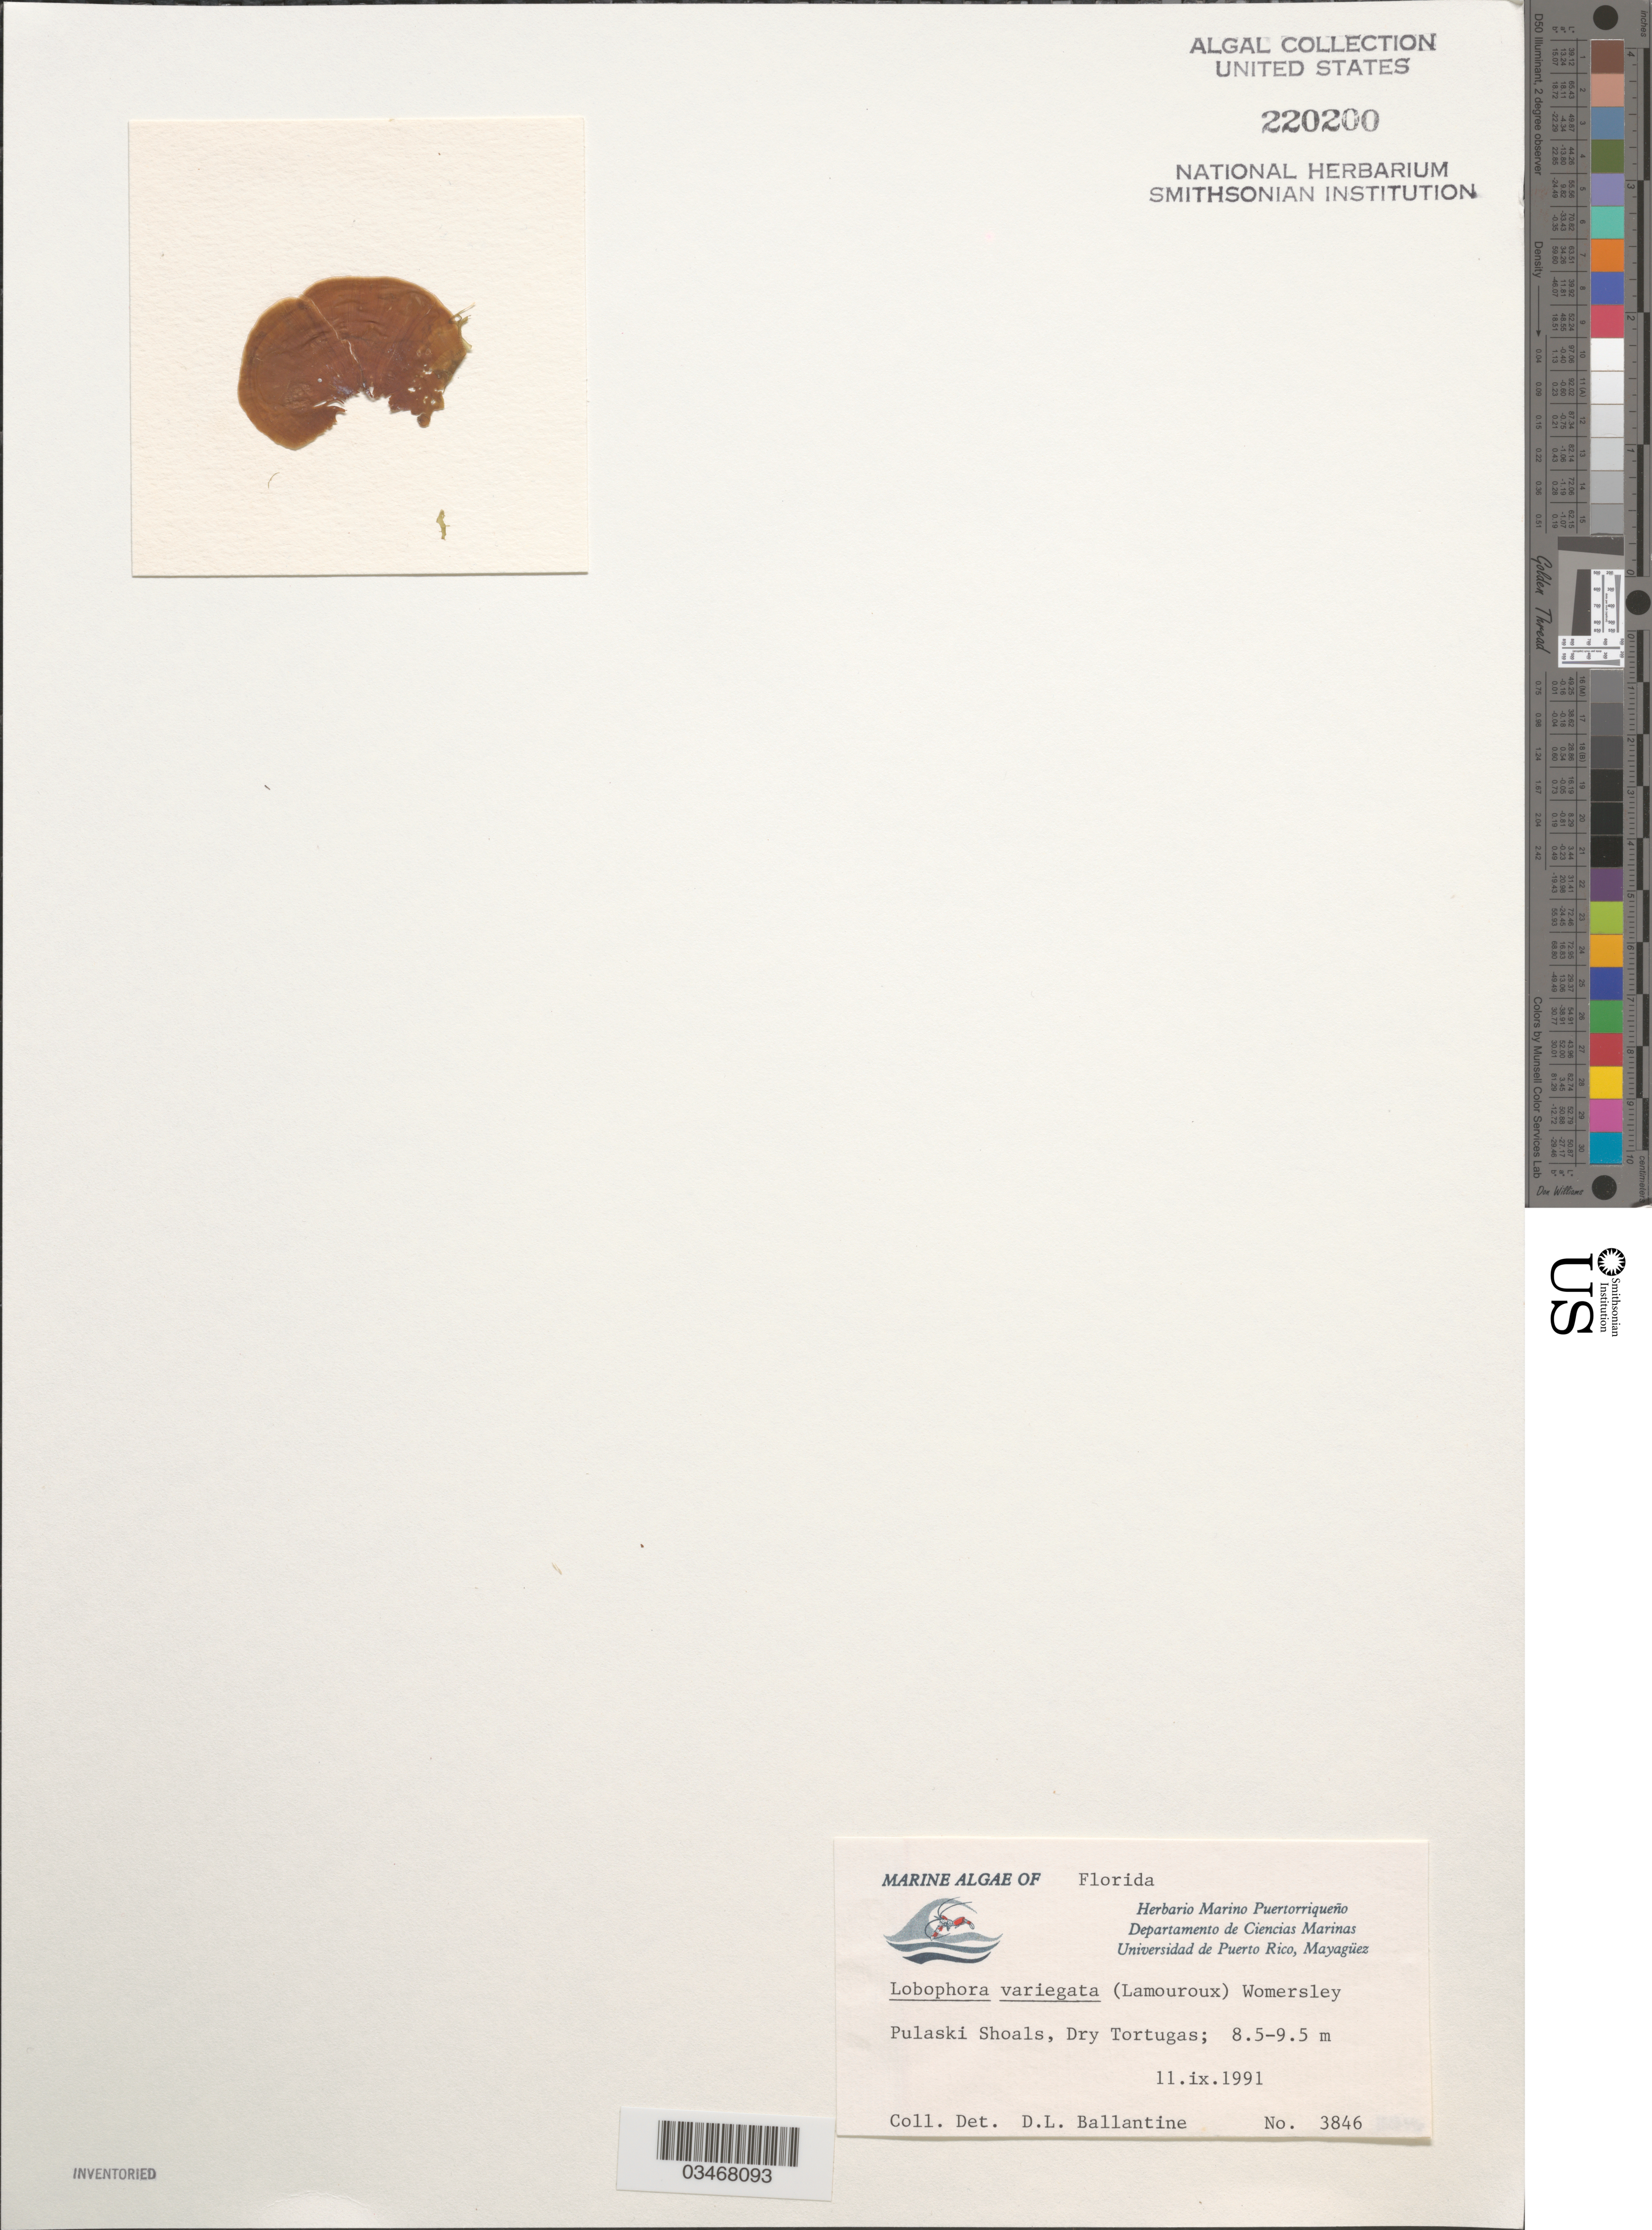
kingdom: Chromista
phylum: Ochrophyta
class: Phaeophyceae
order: Dictyotales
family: Dictyotaceae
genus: Lobophora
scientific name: Lobophora variegata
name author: (J.V.Lamouroux) Womersley & E.C. Oliveira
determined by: Ballantine, D. L.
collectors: D.L. Ballantine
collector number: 3846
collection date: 1991-09-11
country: United States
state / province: Florida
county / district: Monroe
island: Dry Tortugas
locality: Pulaski Shoals.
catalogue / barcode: US 220200